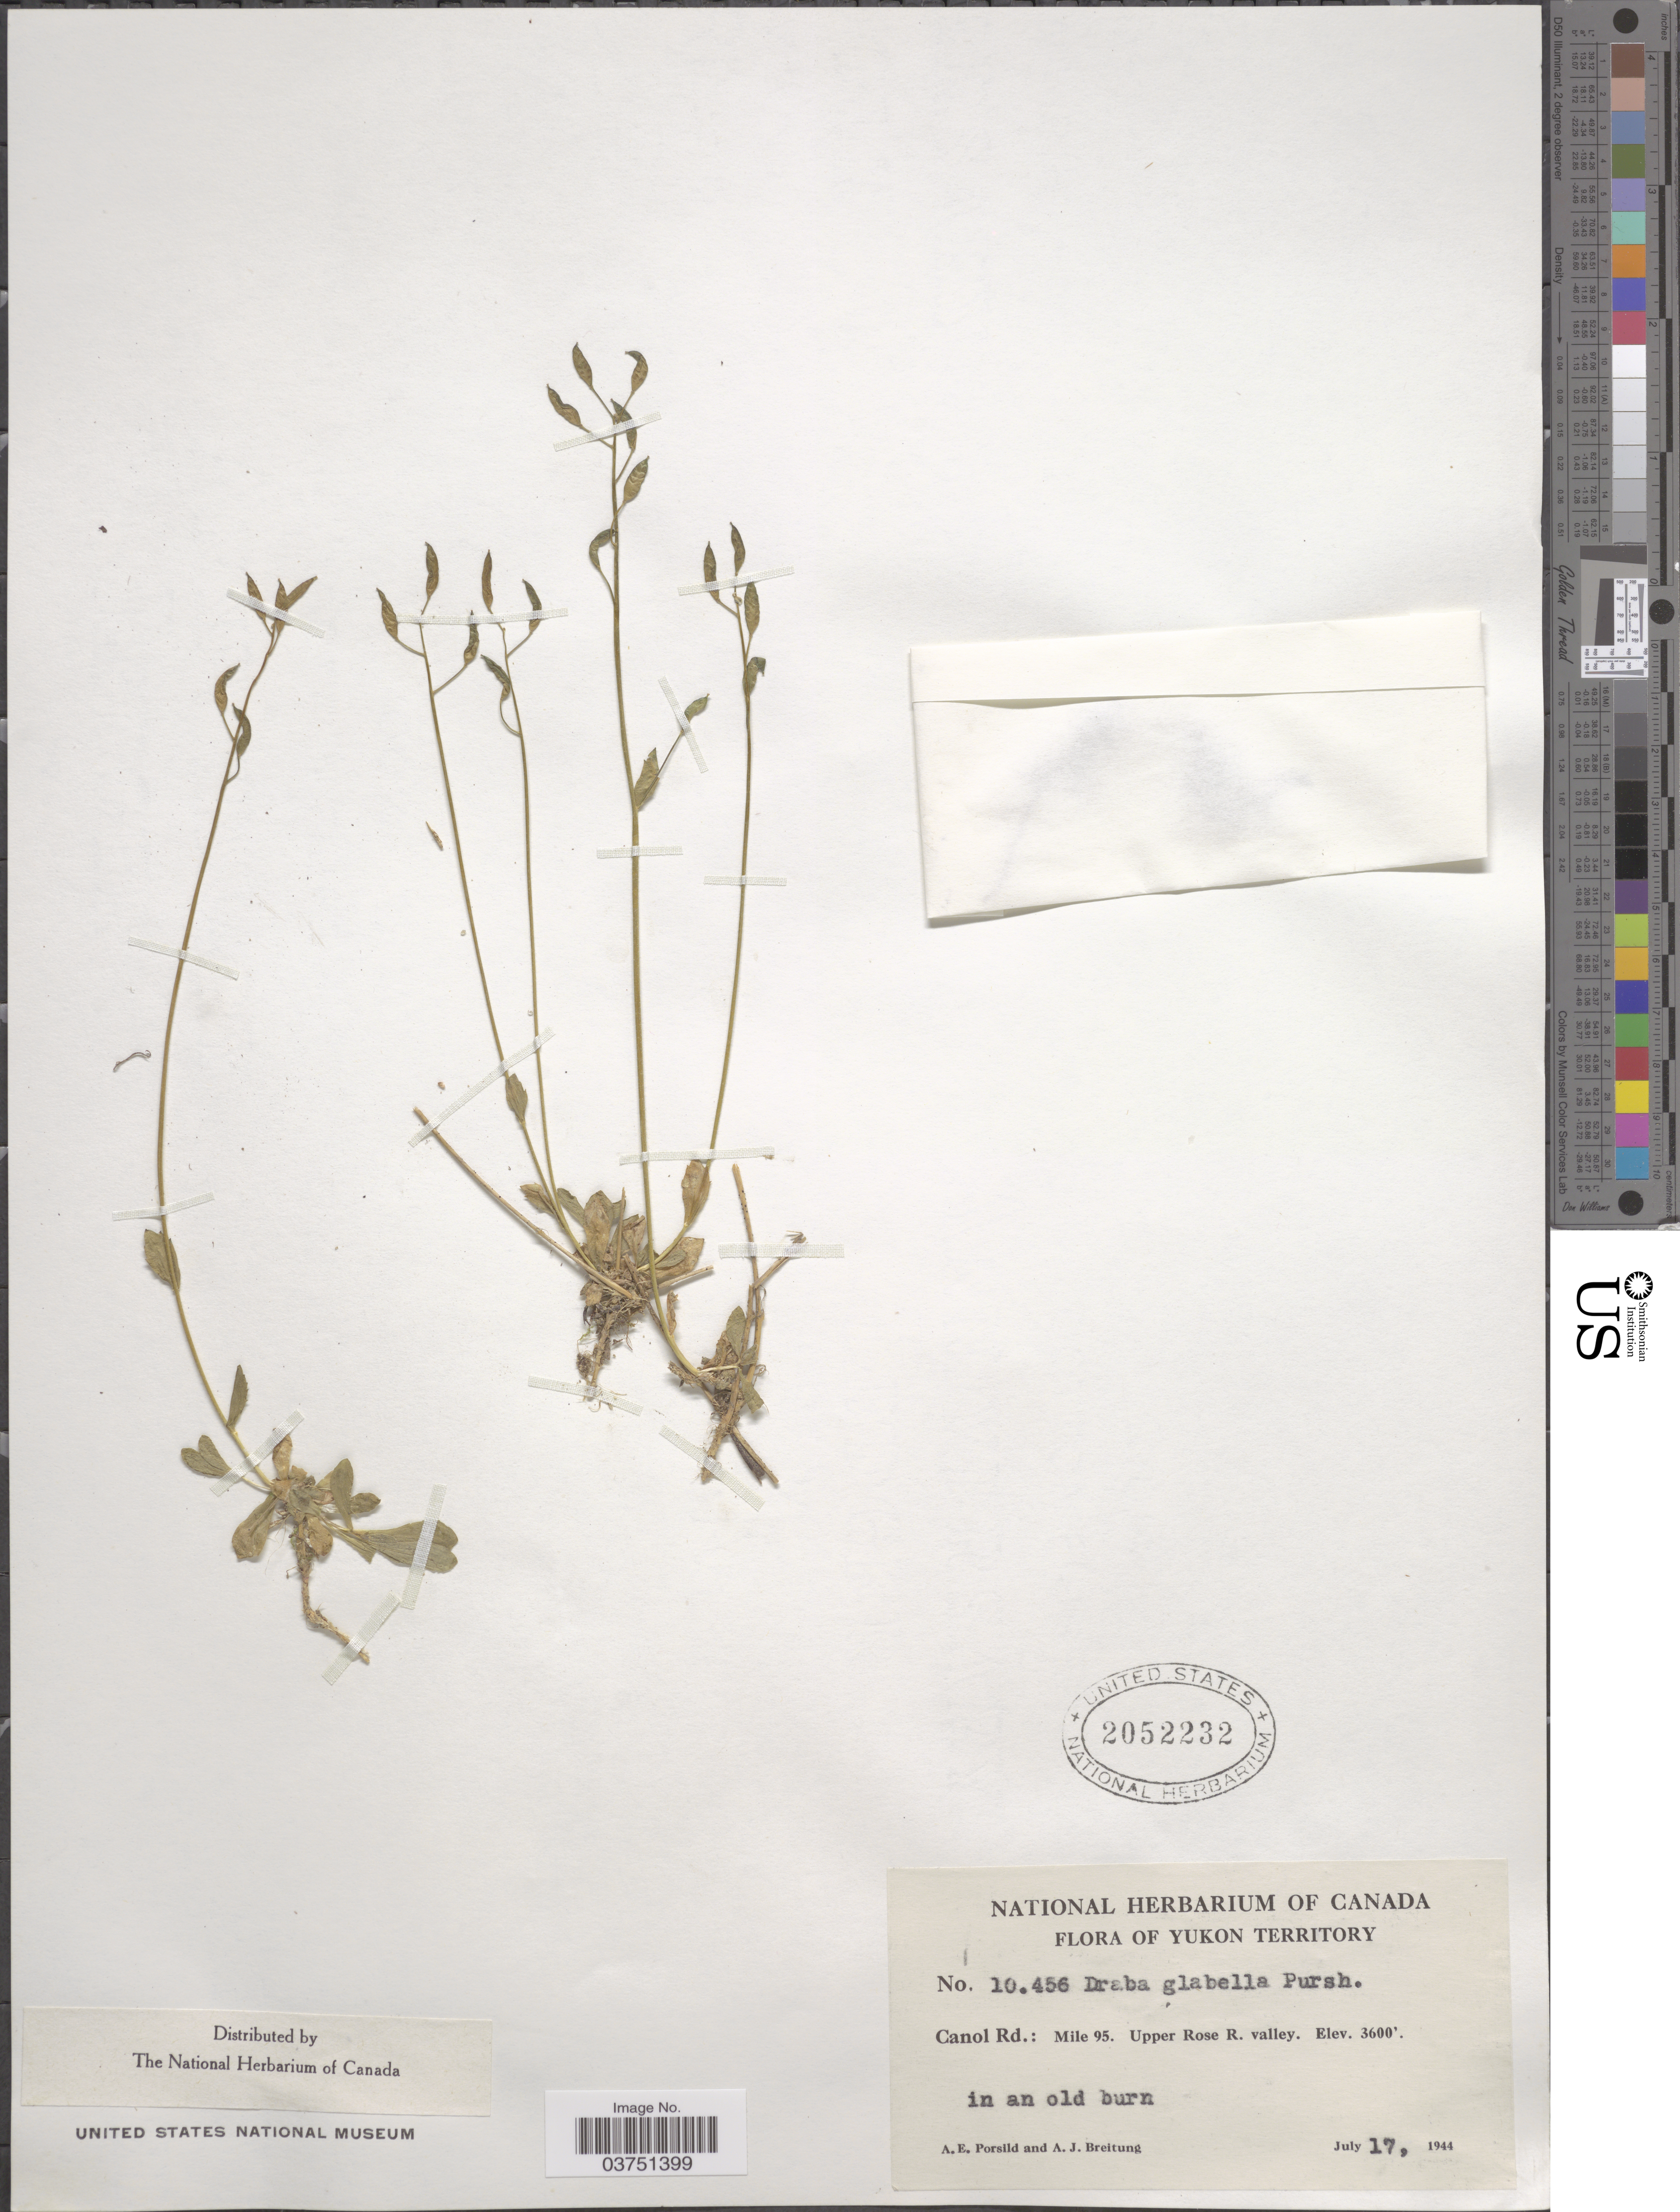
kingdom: Plantae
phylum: Tracheophyta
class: Magnoliopsida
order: Brassicales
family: Brassicaceae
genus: Draba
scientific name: Draba glabella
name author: Pursh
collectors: A. E. Porsild & A. Breitung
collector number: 10456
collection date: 1944-07-17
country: Canada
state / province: Yukon Territory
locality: Canol Rd.: Mile 95. Upper Rose R. valley.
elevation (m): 1097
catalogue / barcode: US 2052232